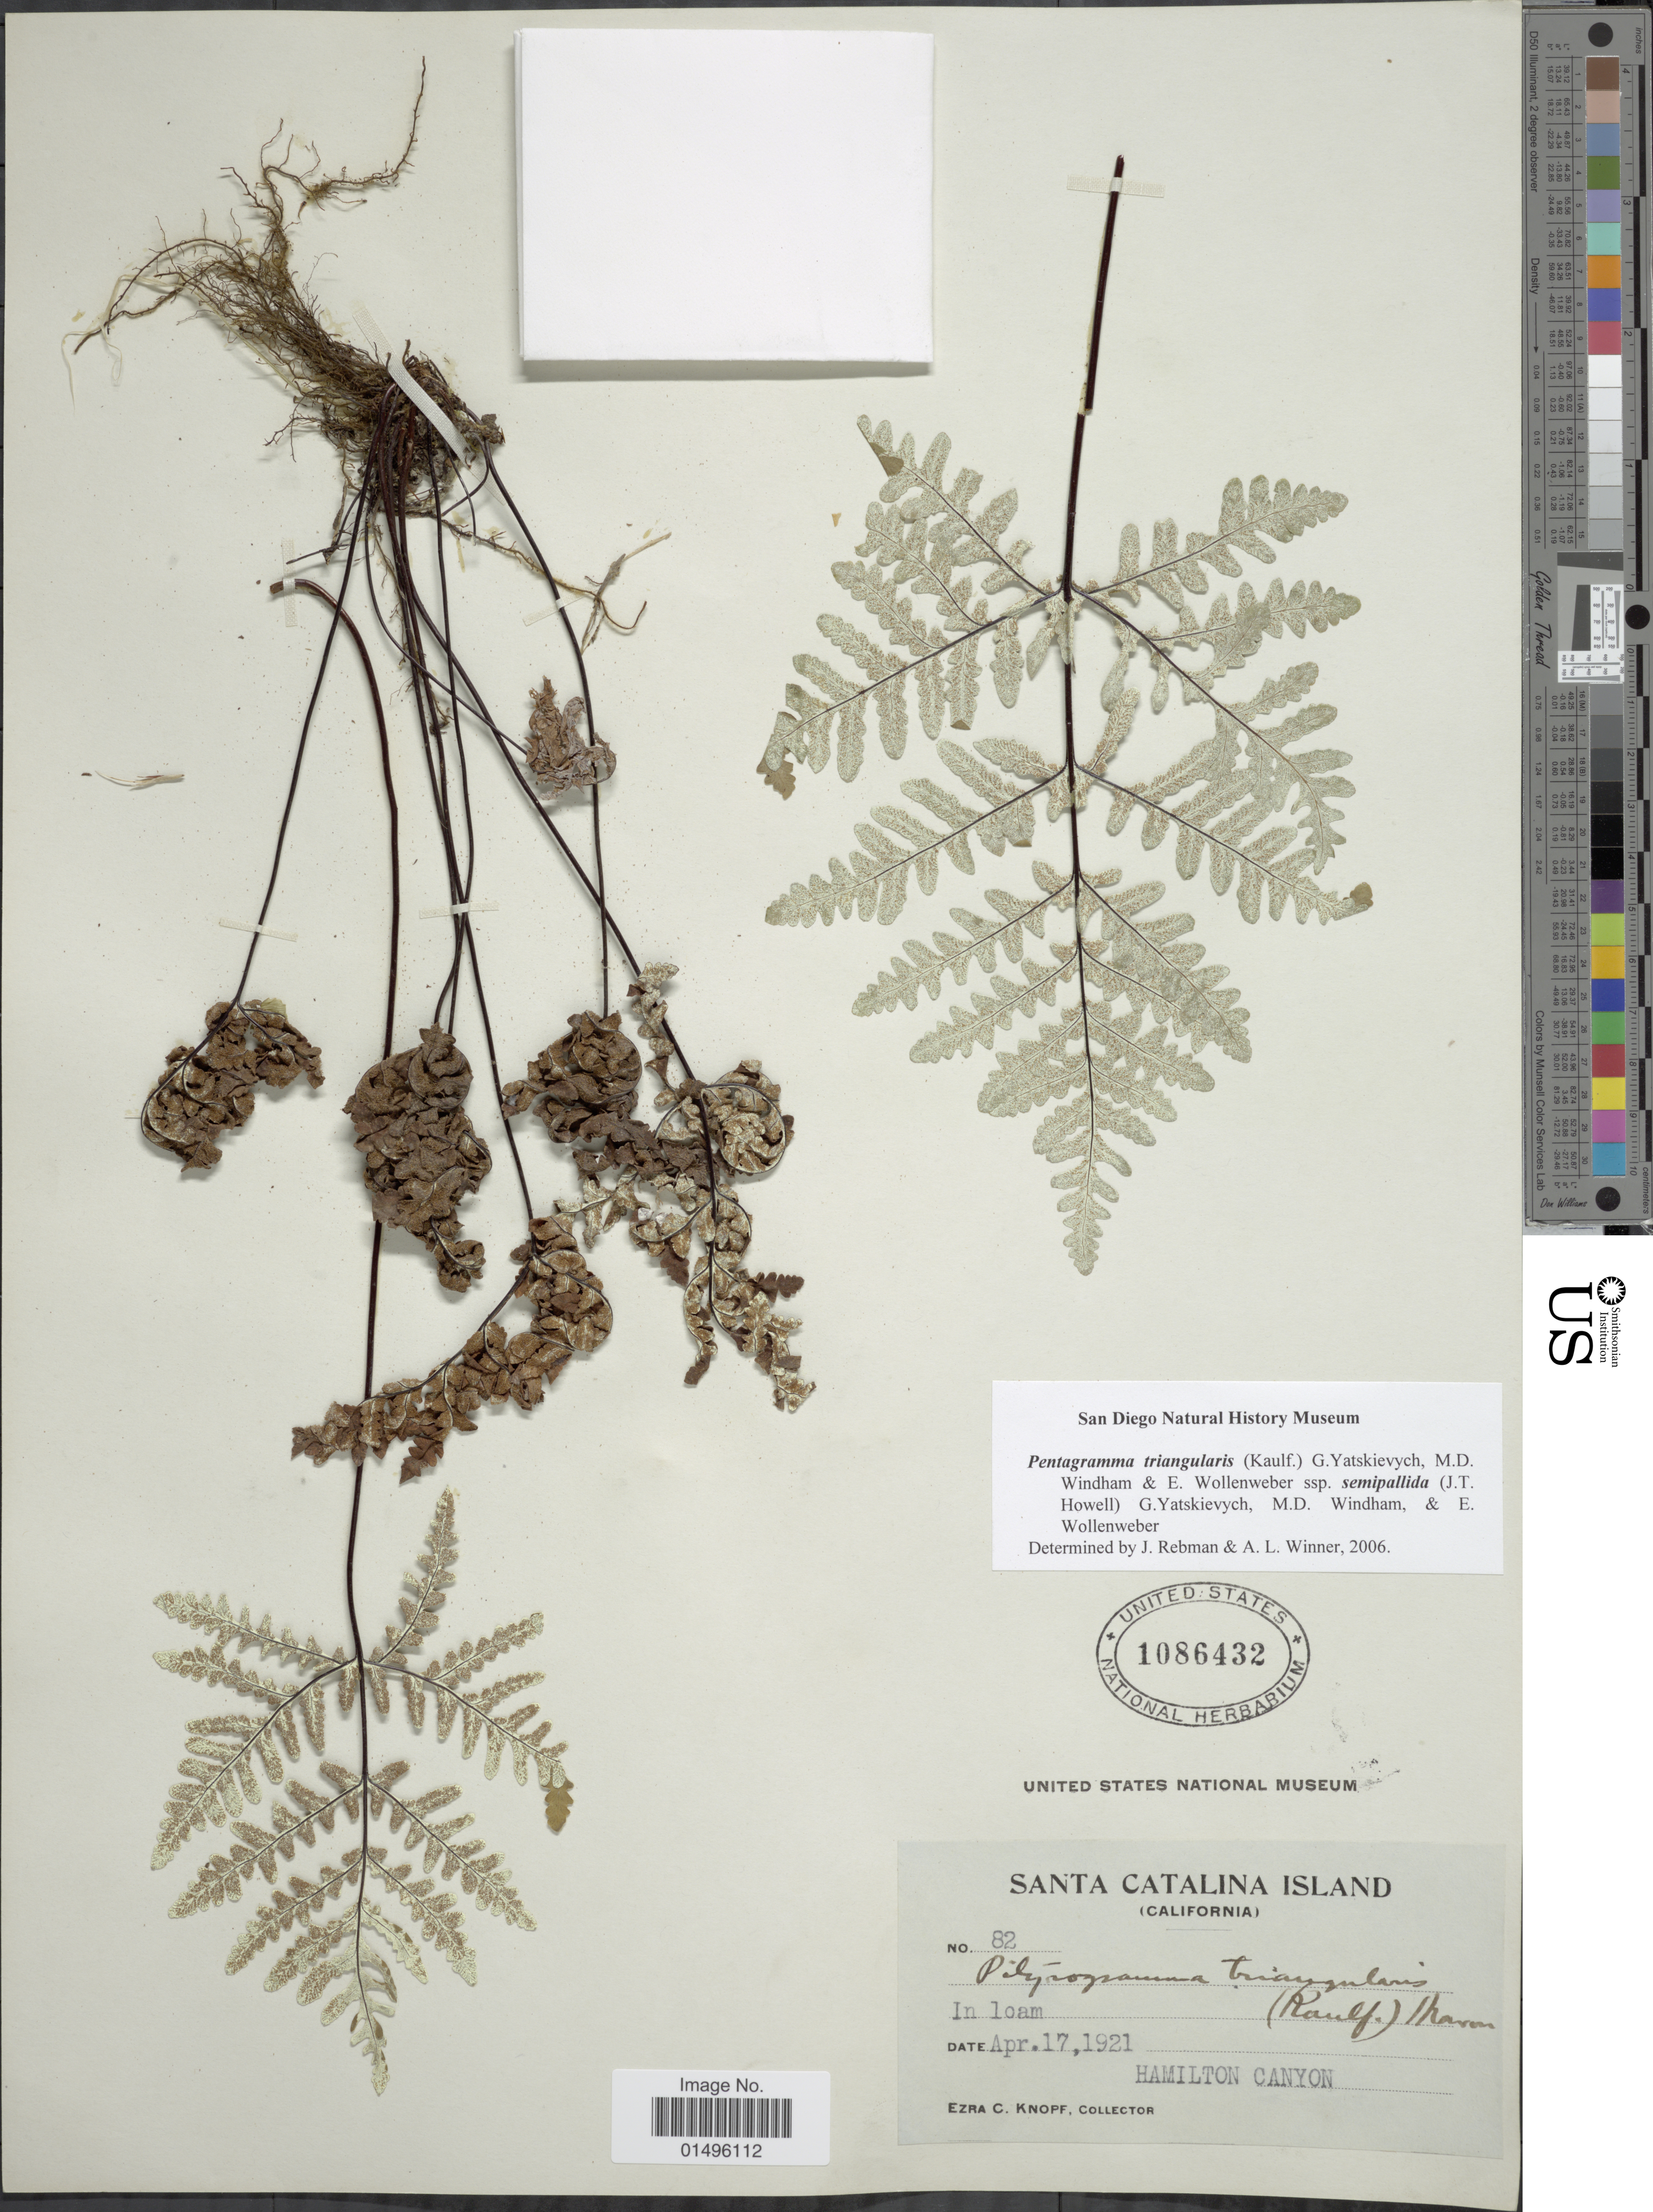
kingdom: Plantae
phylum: Tracheophyta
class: Polypodiopsida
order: Polypodiales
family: Pteridaceae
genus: Pentagramma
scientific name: Pentagramma triangularis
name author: (Kaulf.) Yatsk. et al.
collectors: E. Knopf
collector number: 82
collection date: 1921-04-17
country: United States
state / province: California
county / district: Los Angeles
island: Santa Catalina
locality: California, Santa Catalina Island, Hamilton Canyon.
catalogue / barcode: US 1086432